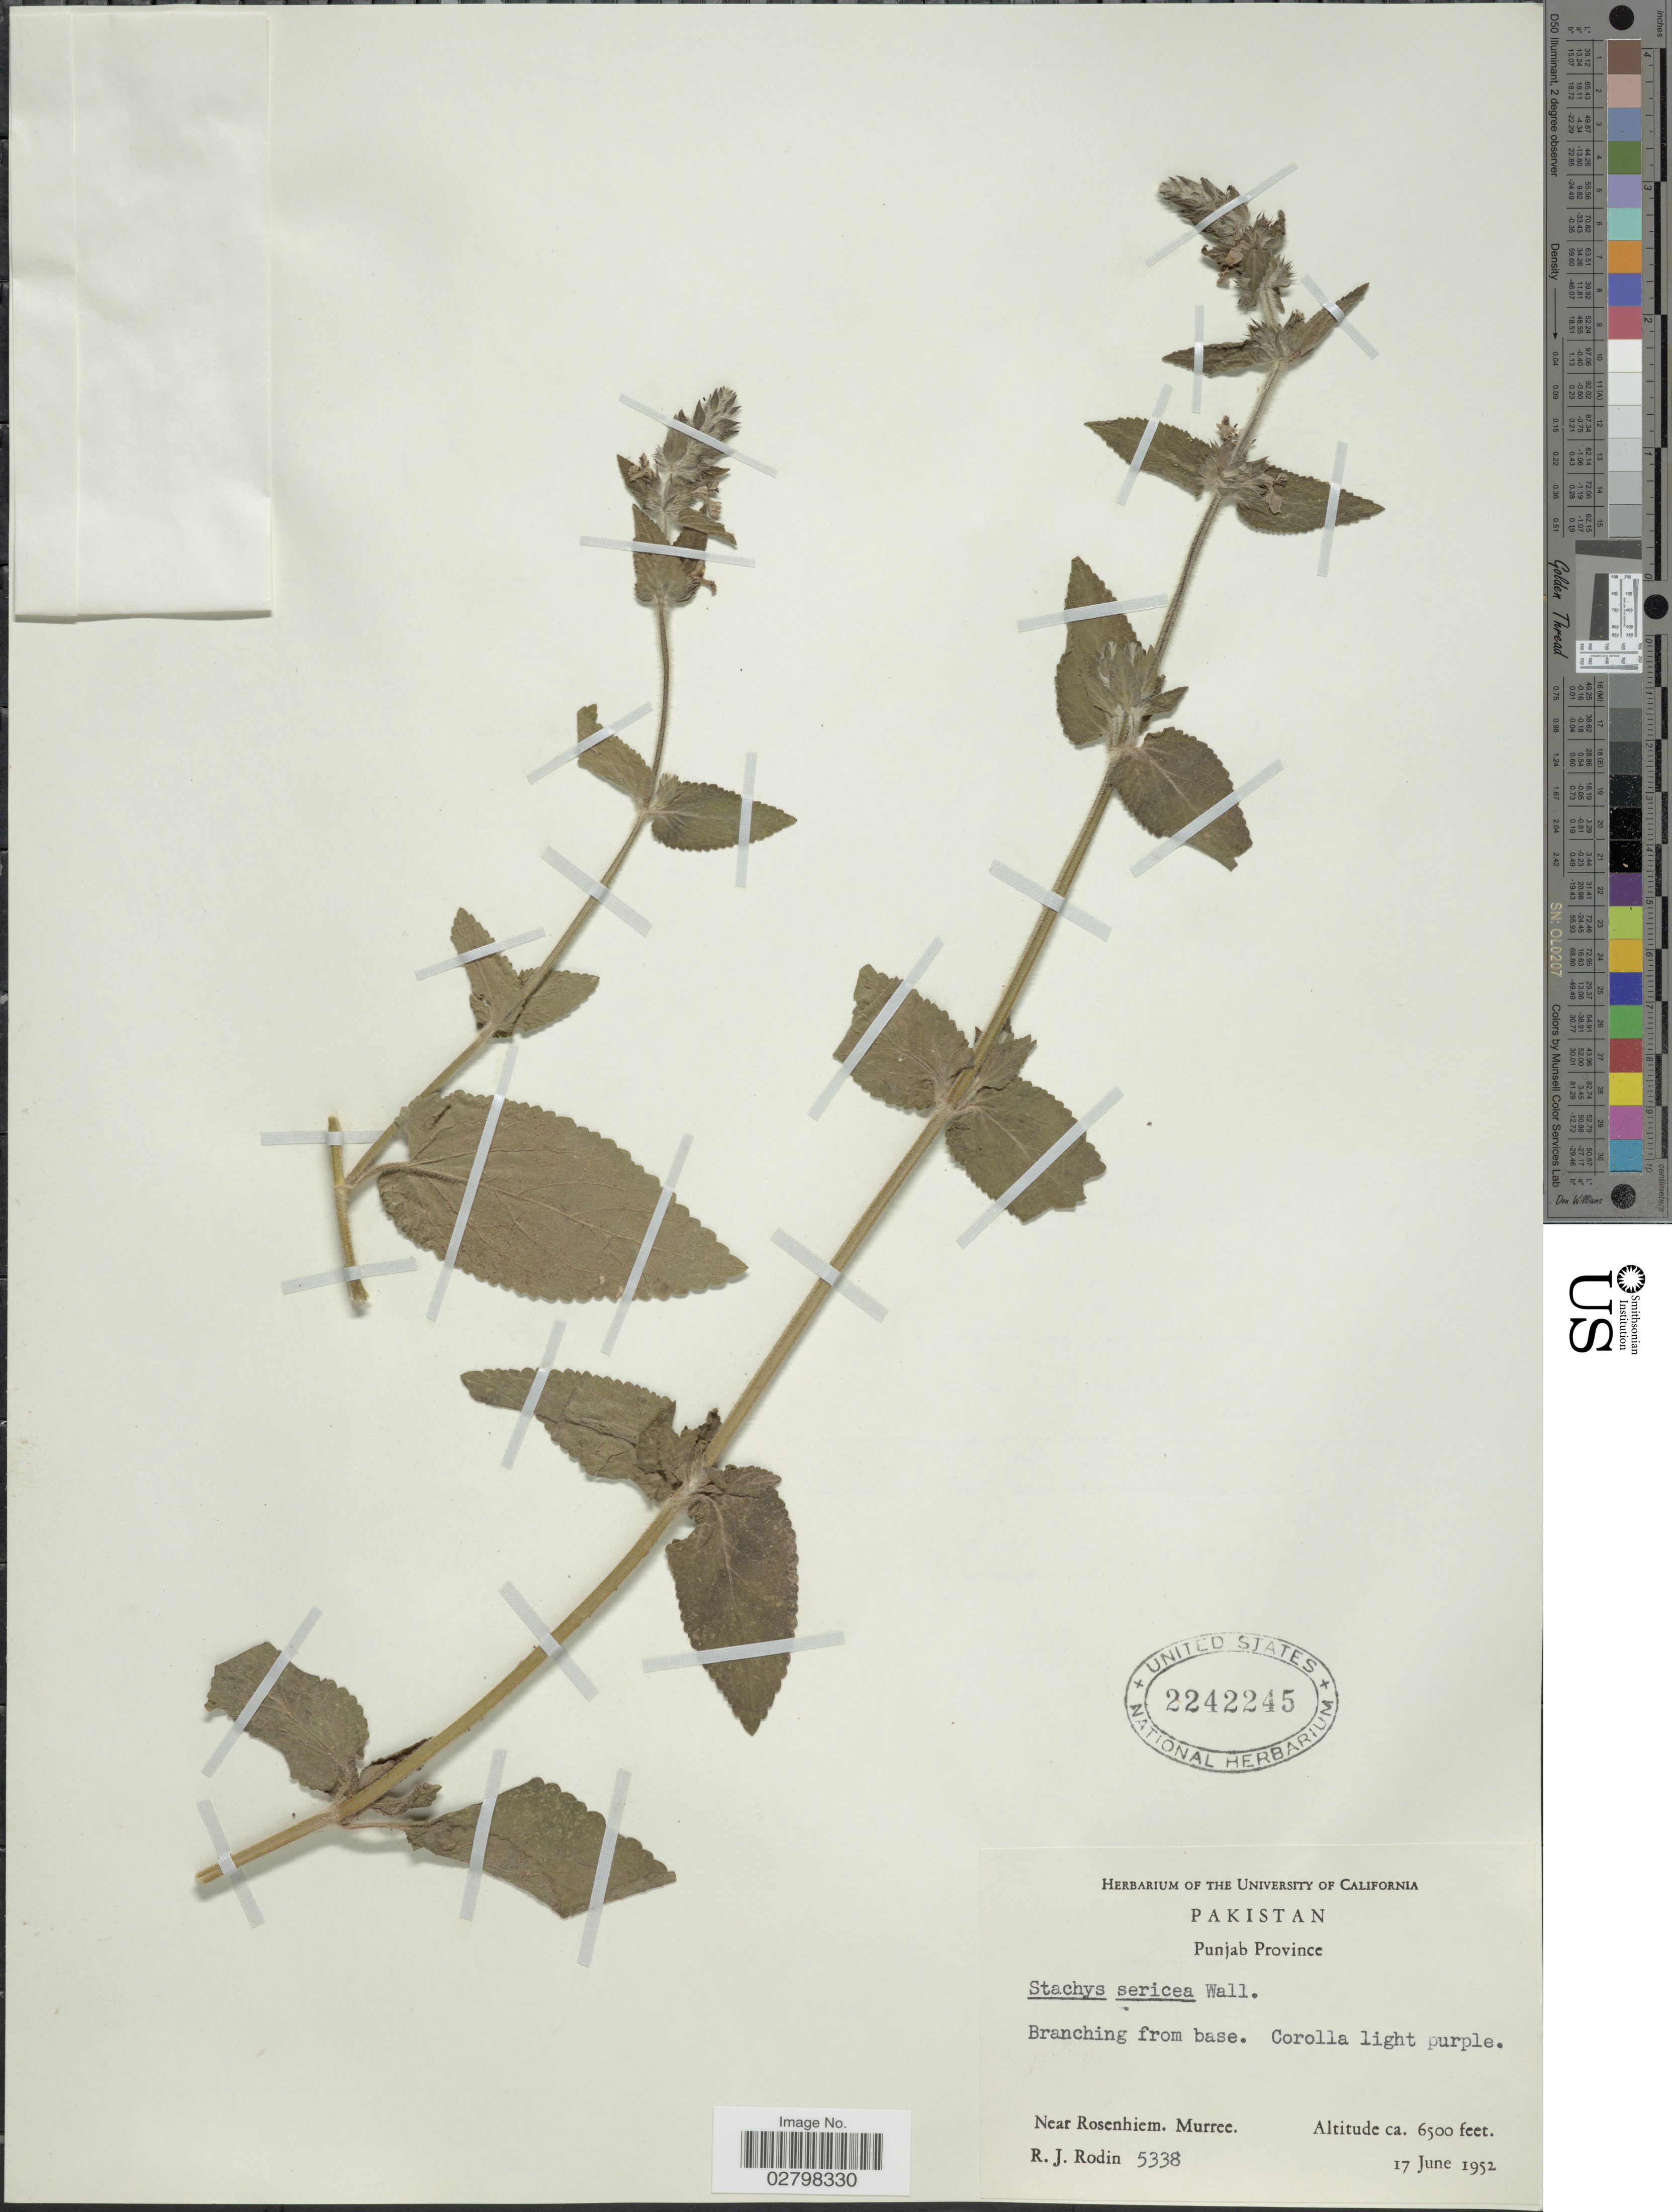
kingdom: Plantae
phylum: Tracheophyta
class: Magnoliopsida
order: Lamiales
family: Lamiaceae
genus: Stachys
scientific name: Stachys splendens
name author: Wall. ex Benth.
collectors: R. J. Rodin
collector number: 5338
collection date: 1952-06-17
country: Pakistan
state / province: Punjab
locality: Near Rosenhiem. Murree.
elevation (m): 1981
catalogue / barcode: US 2242245